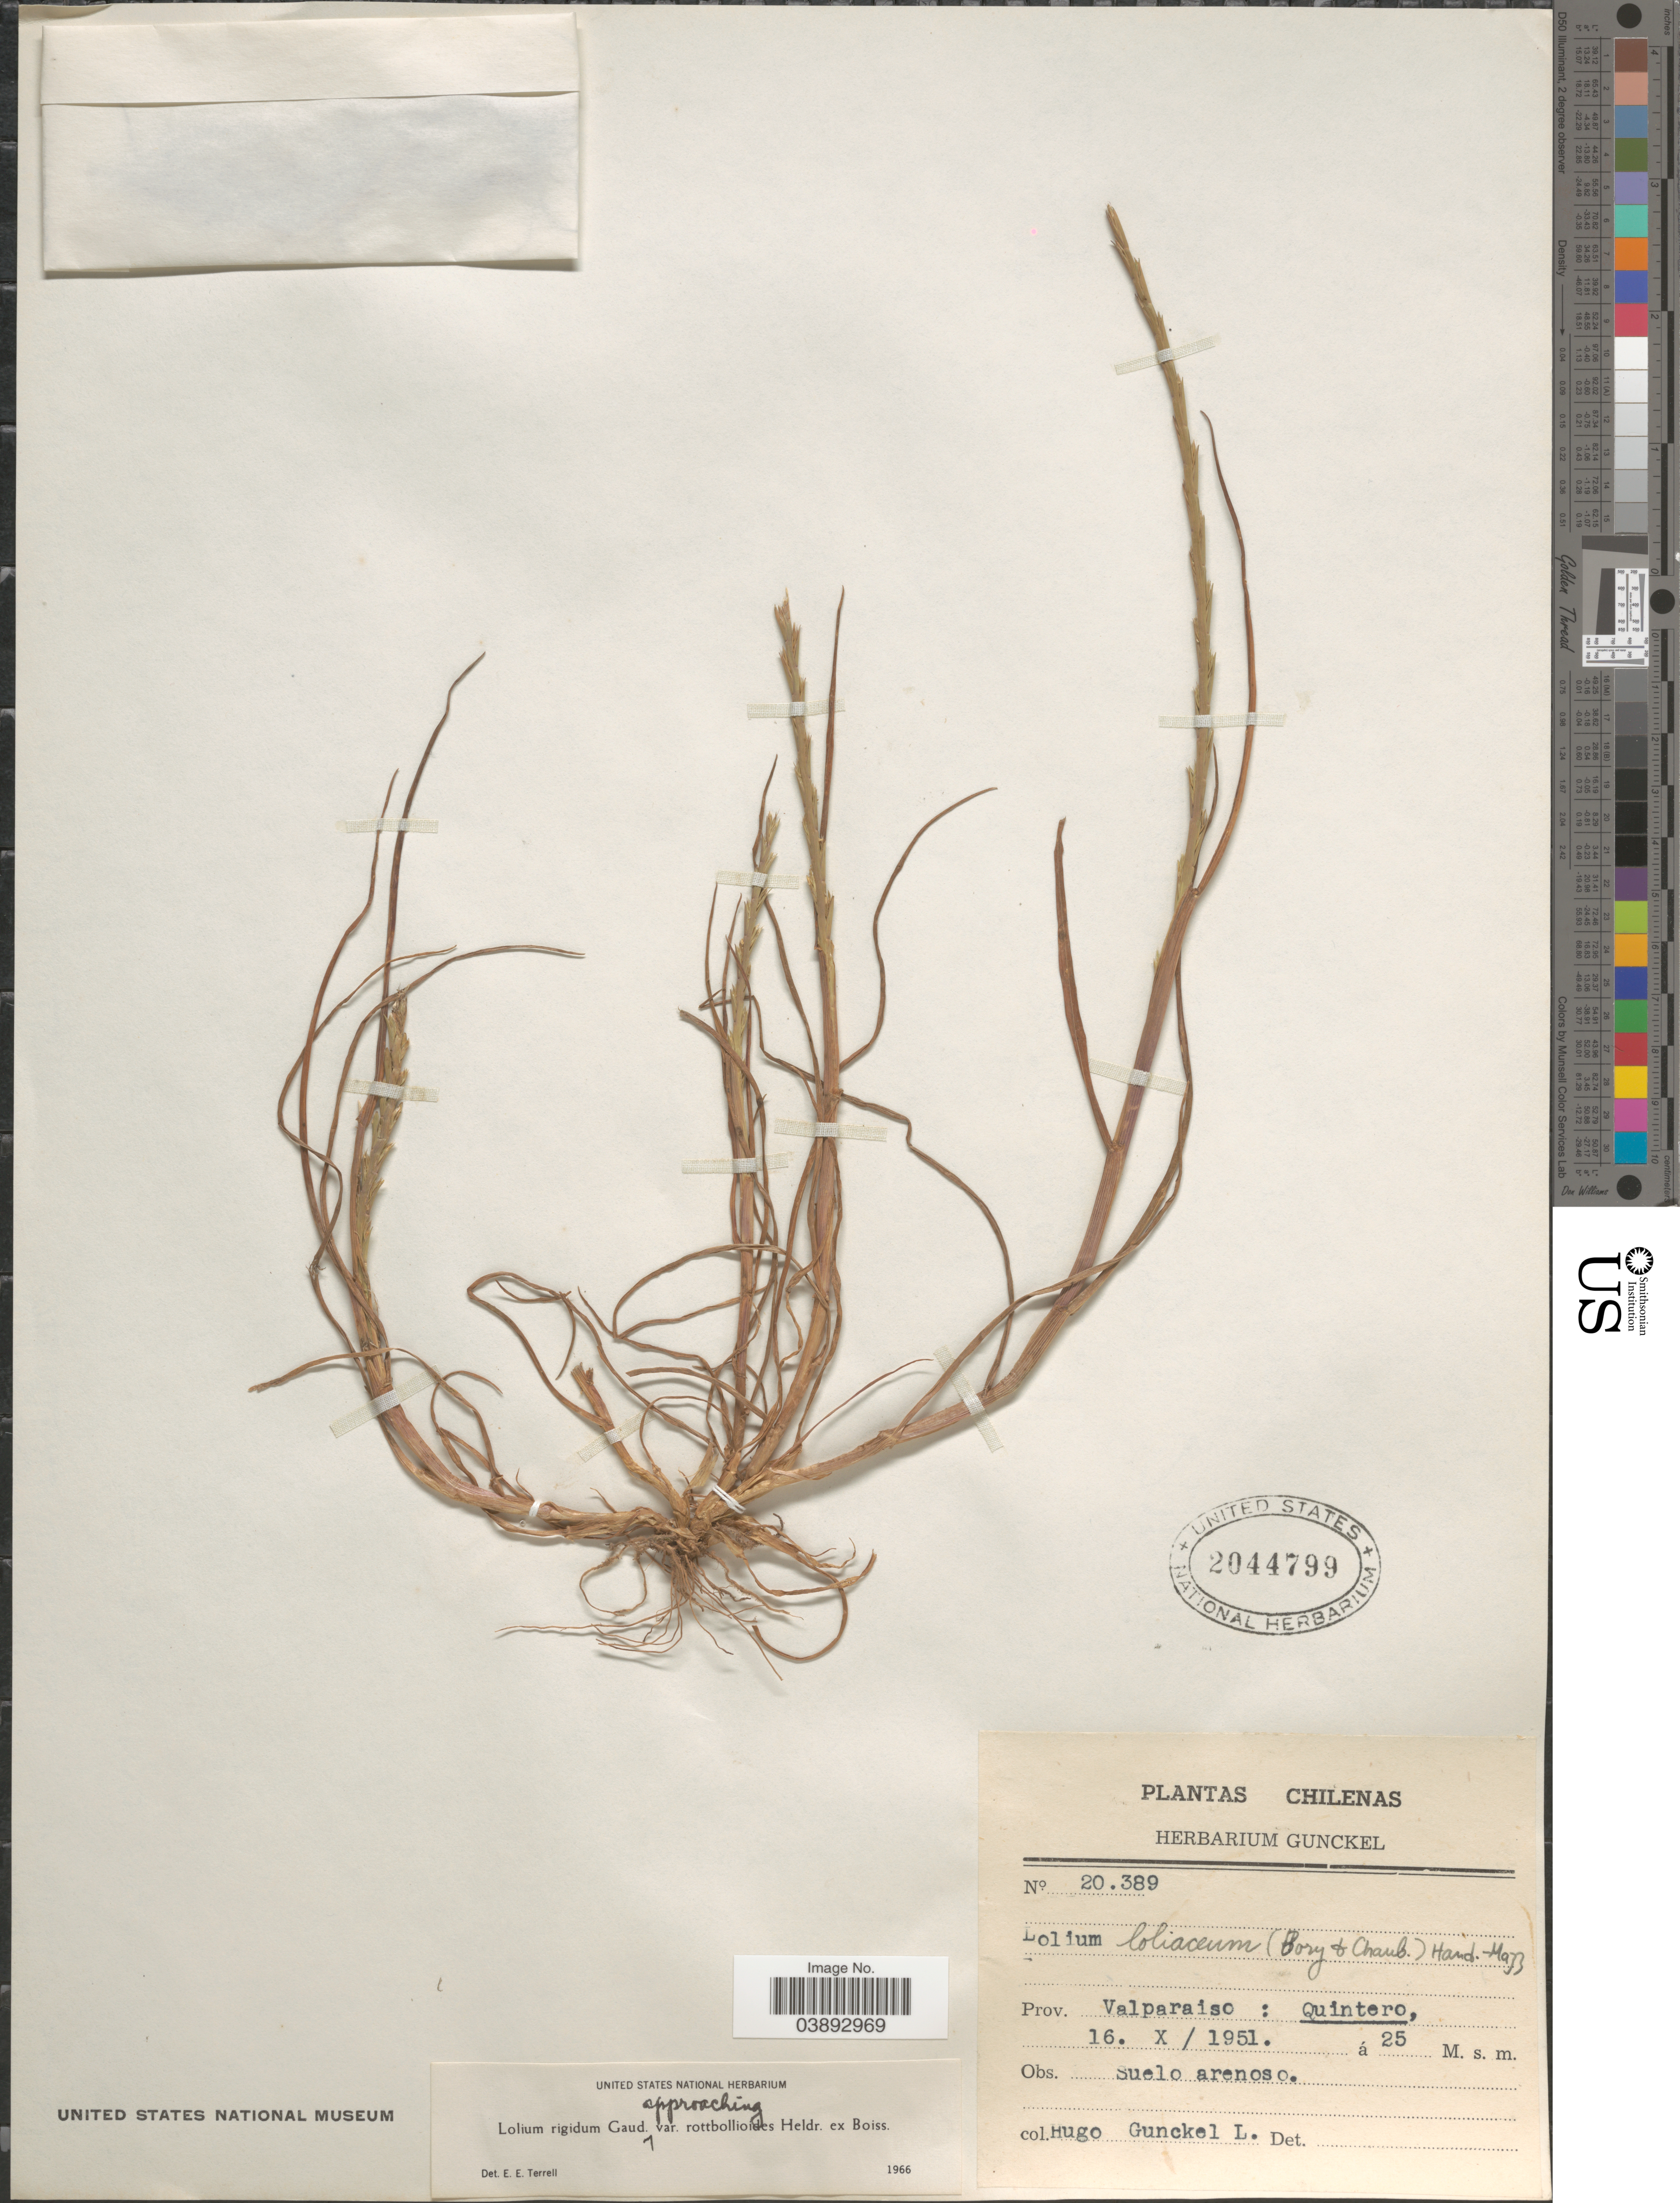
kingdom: Plantae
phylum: Tracheophyta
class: Liliopsida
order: Poales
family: Poaceae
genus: Lolium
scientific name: Lolium rigidum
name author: Gaudin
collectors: H. Gunckel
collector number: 20389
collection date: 1951-10-16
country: Chile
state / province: Valparaíso (V)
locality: Quintero.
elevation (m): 25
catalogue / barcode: US 2044799